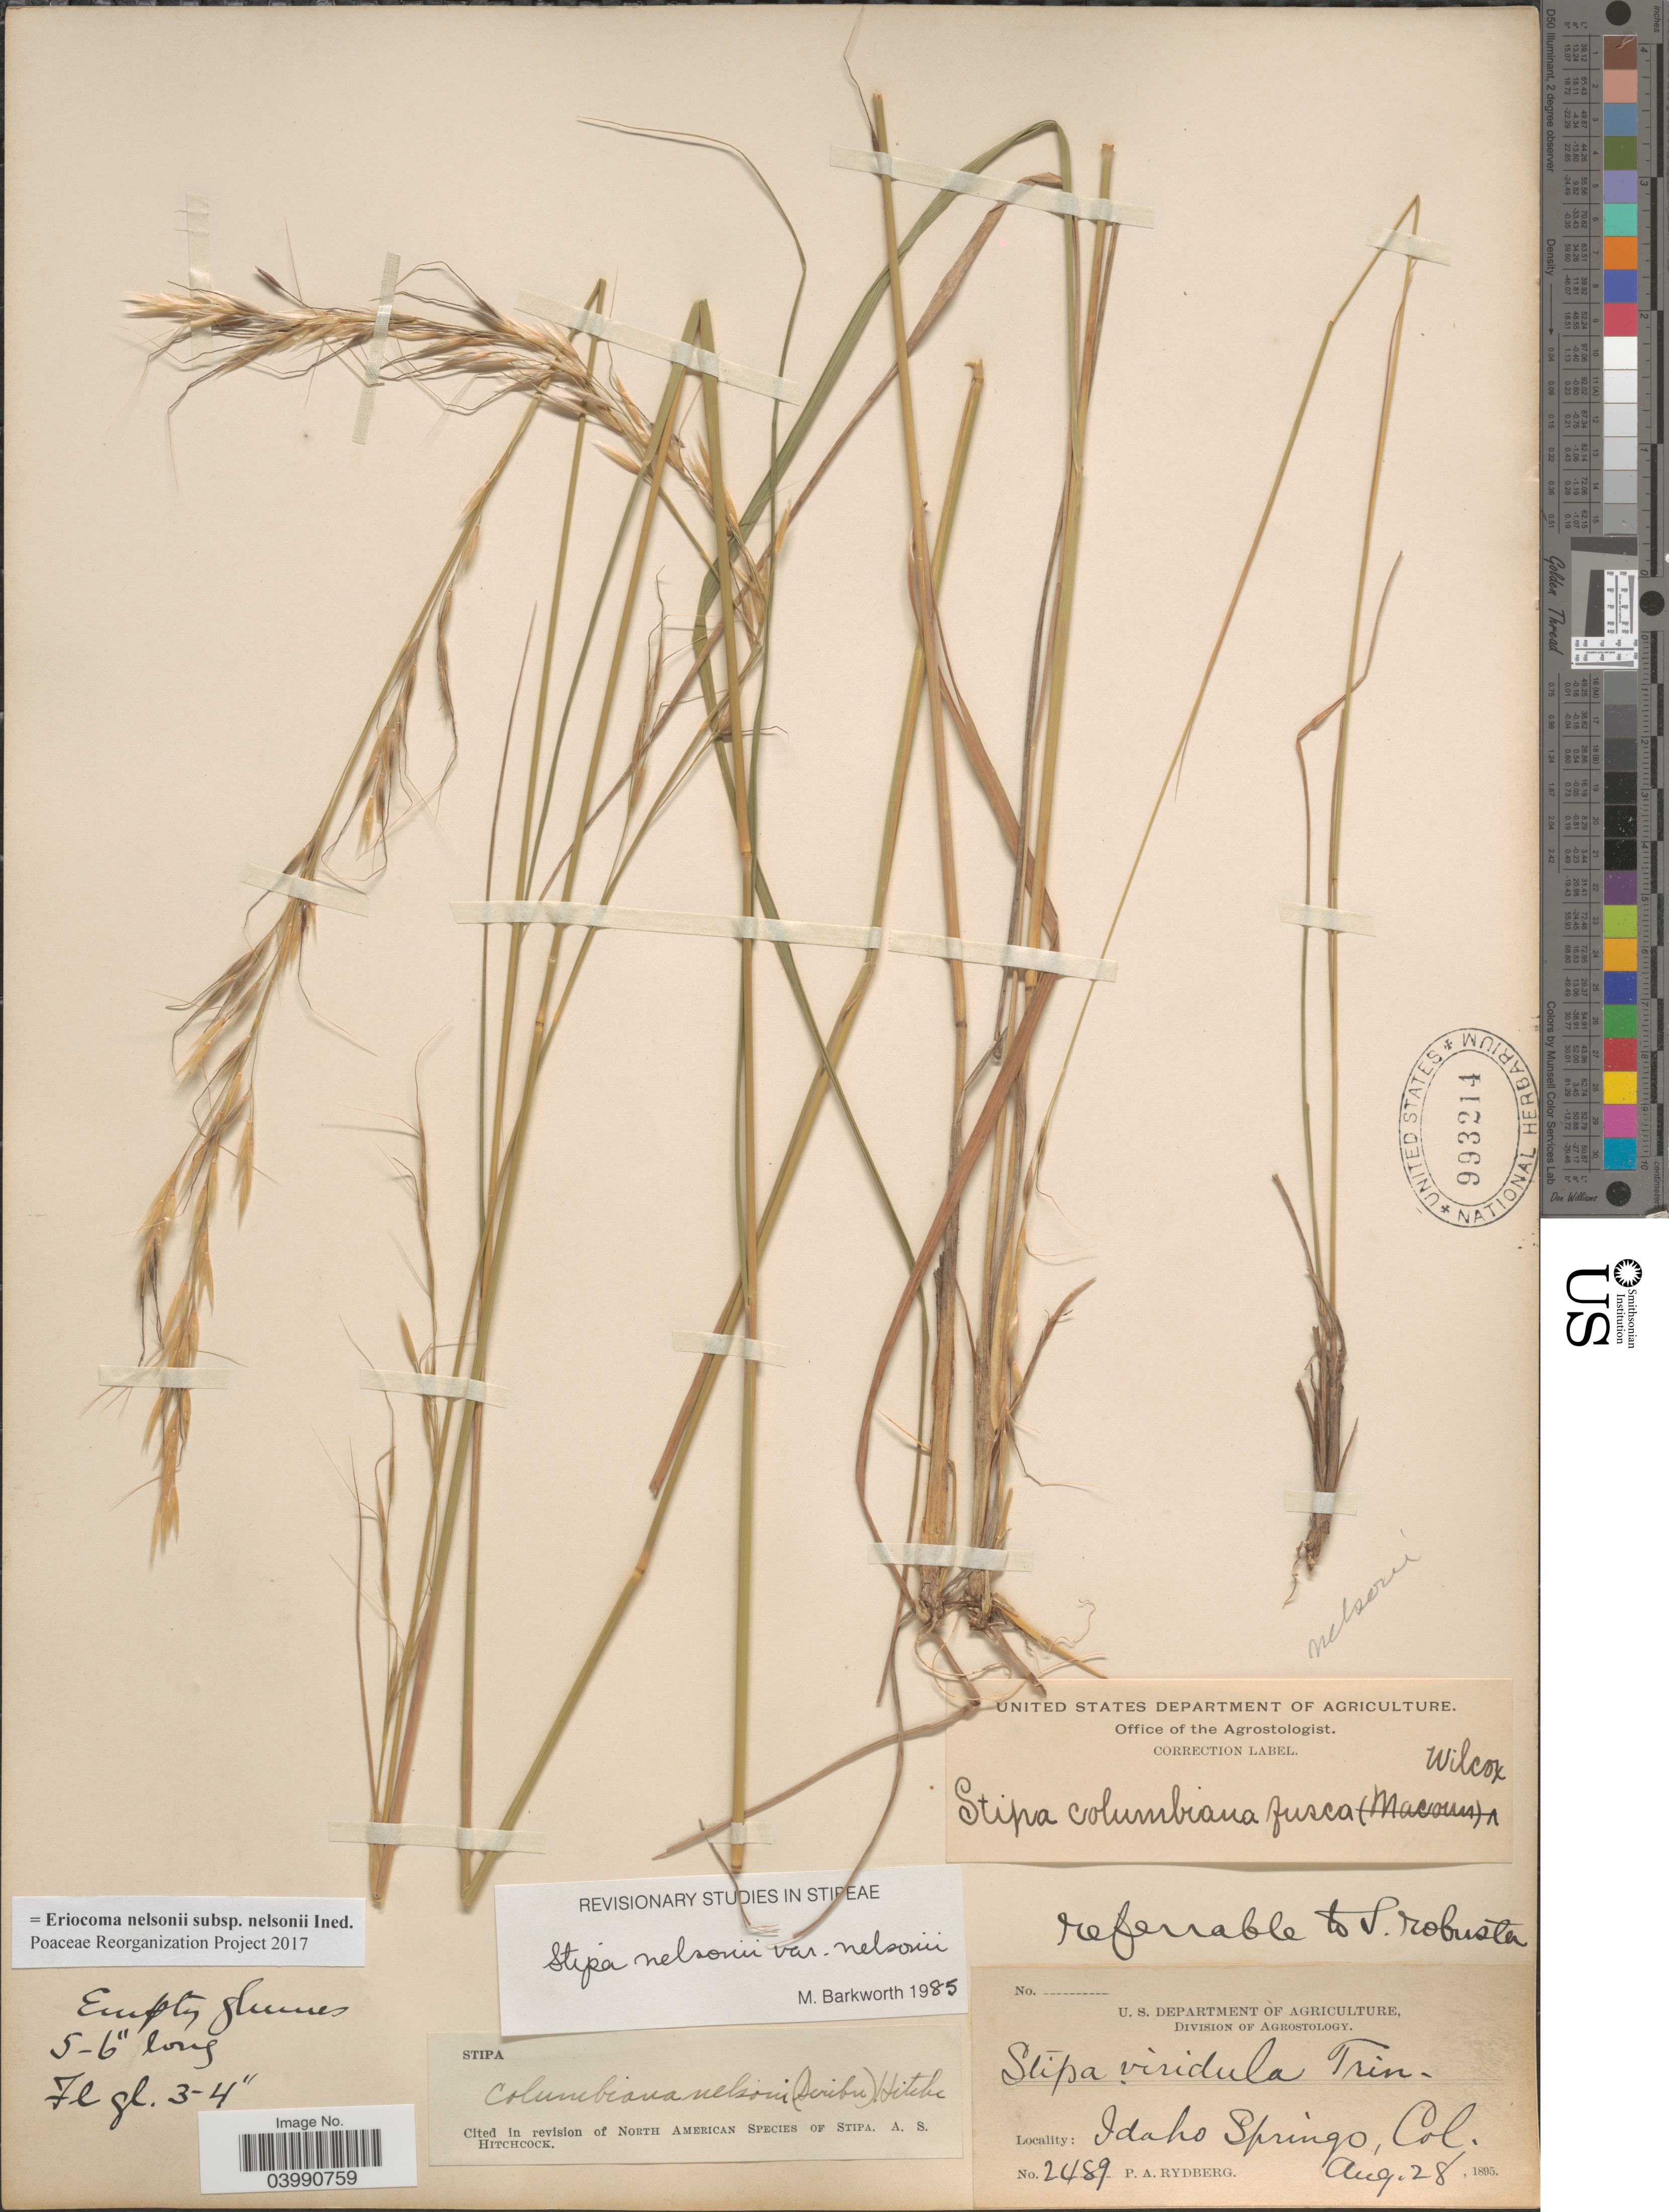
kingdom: Plantae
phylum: Tracheophyta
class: Liliopsida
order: Poales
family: Poaceae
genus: Eriocoma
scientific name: Eriocoma nelsonii subsp. nelsonii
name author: (Scribn.) Romasch.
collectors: P. A. Rydberg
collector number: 2489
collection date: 1895-08-28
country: United States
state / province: Colorado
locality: Idaho Springs.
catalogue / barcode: US 993214